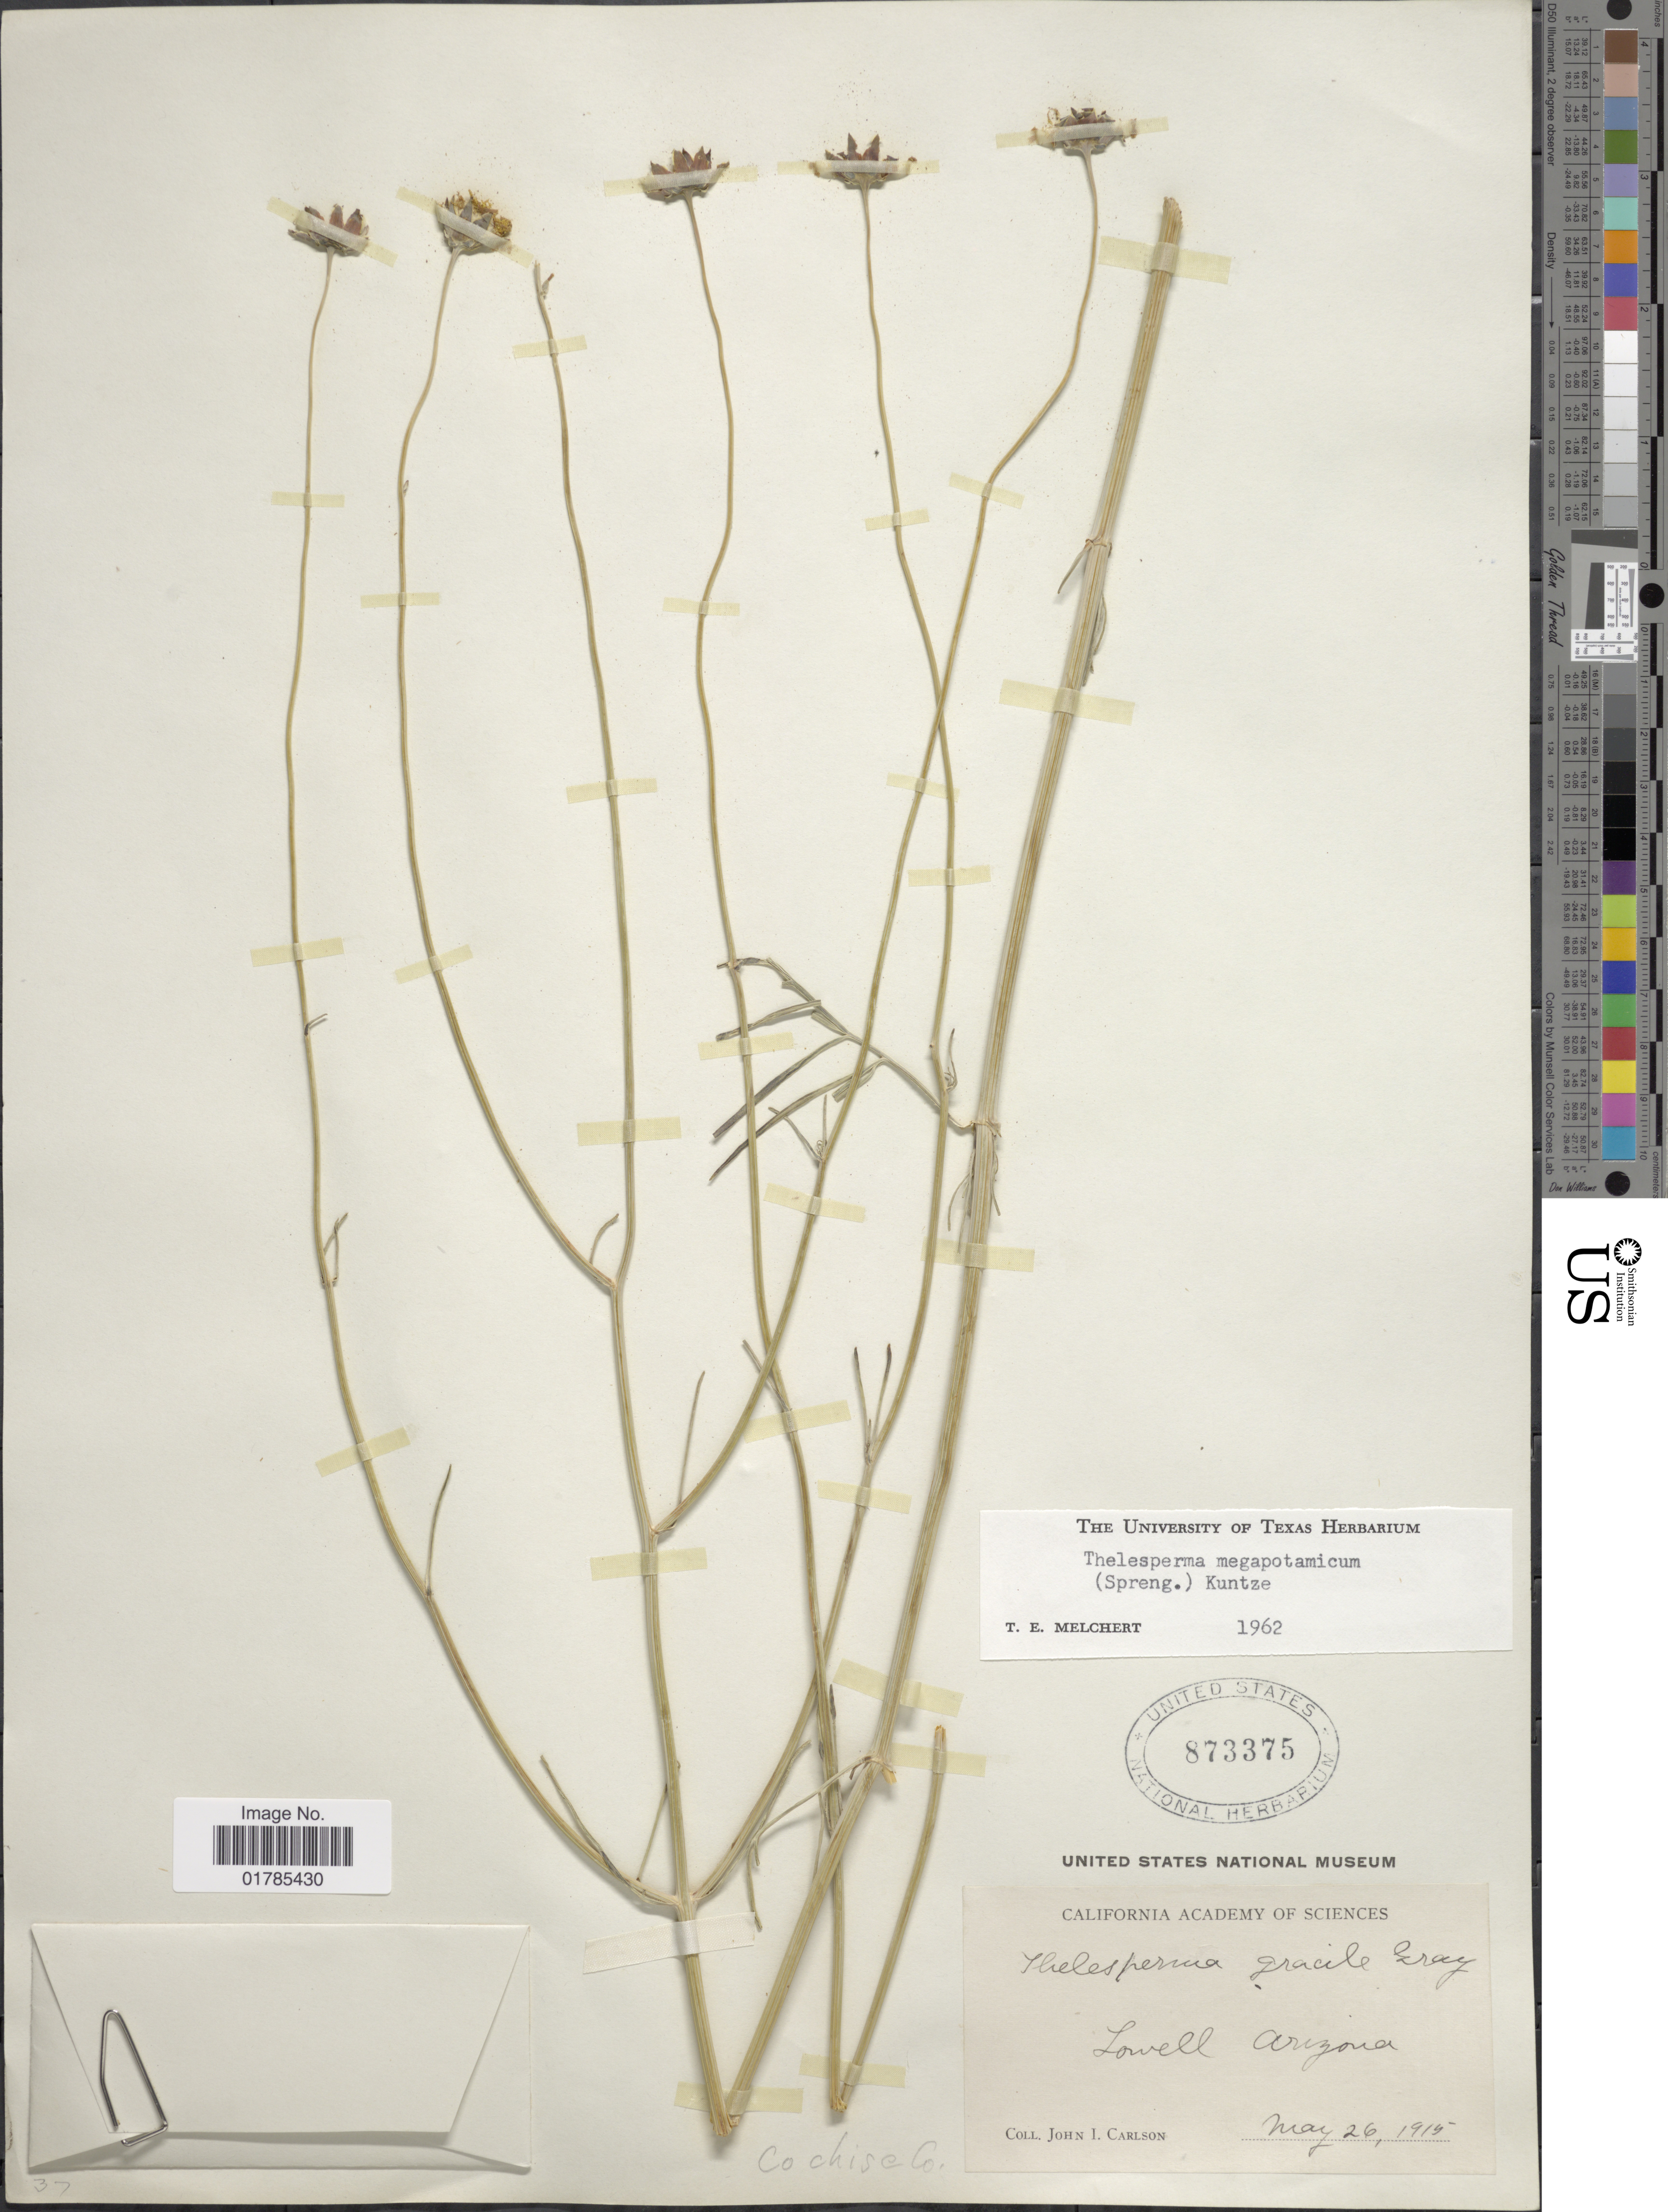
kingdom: Plantae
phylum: Tracheophyta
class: Magnoliopsida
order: Asterales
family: Asteraceae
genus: Thelesperma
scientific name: Thelesperma megapotamicum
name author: (Spreng.) Herter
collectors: J. Carlson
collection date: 1915-05-26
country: United States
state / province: Arizona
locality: Lowell Arizona, Cochise Co.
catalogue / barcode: US 873375